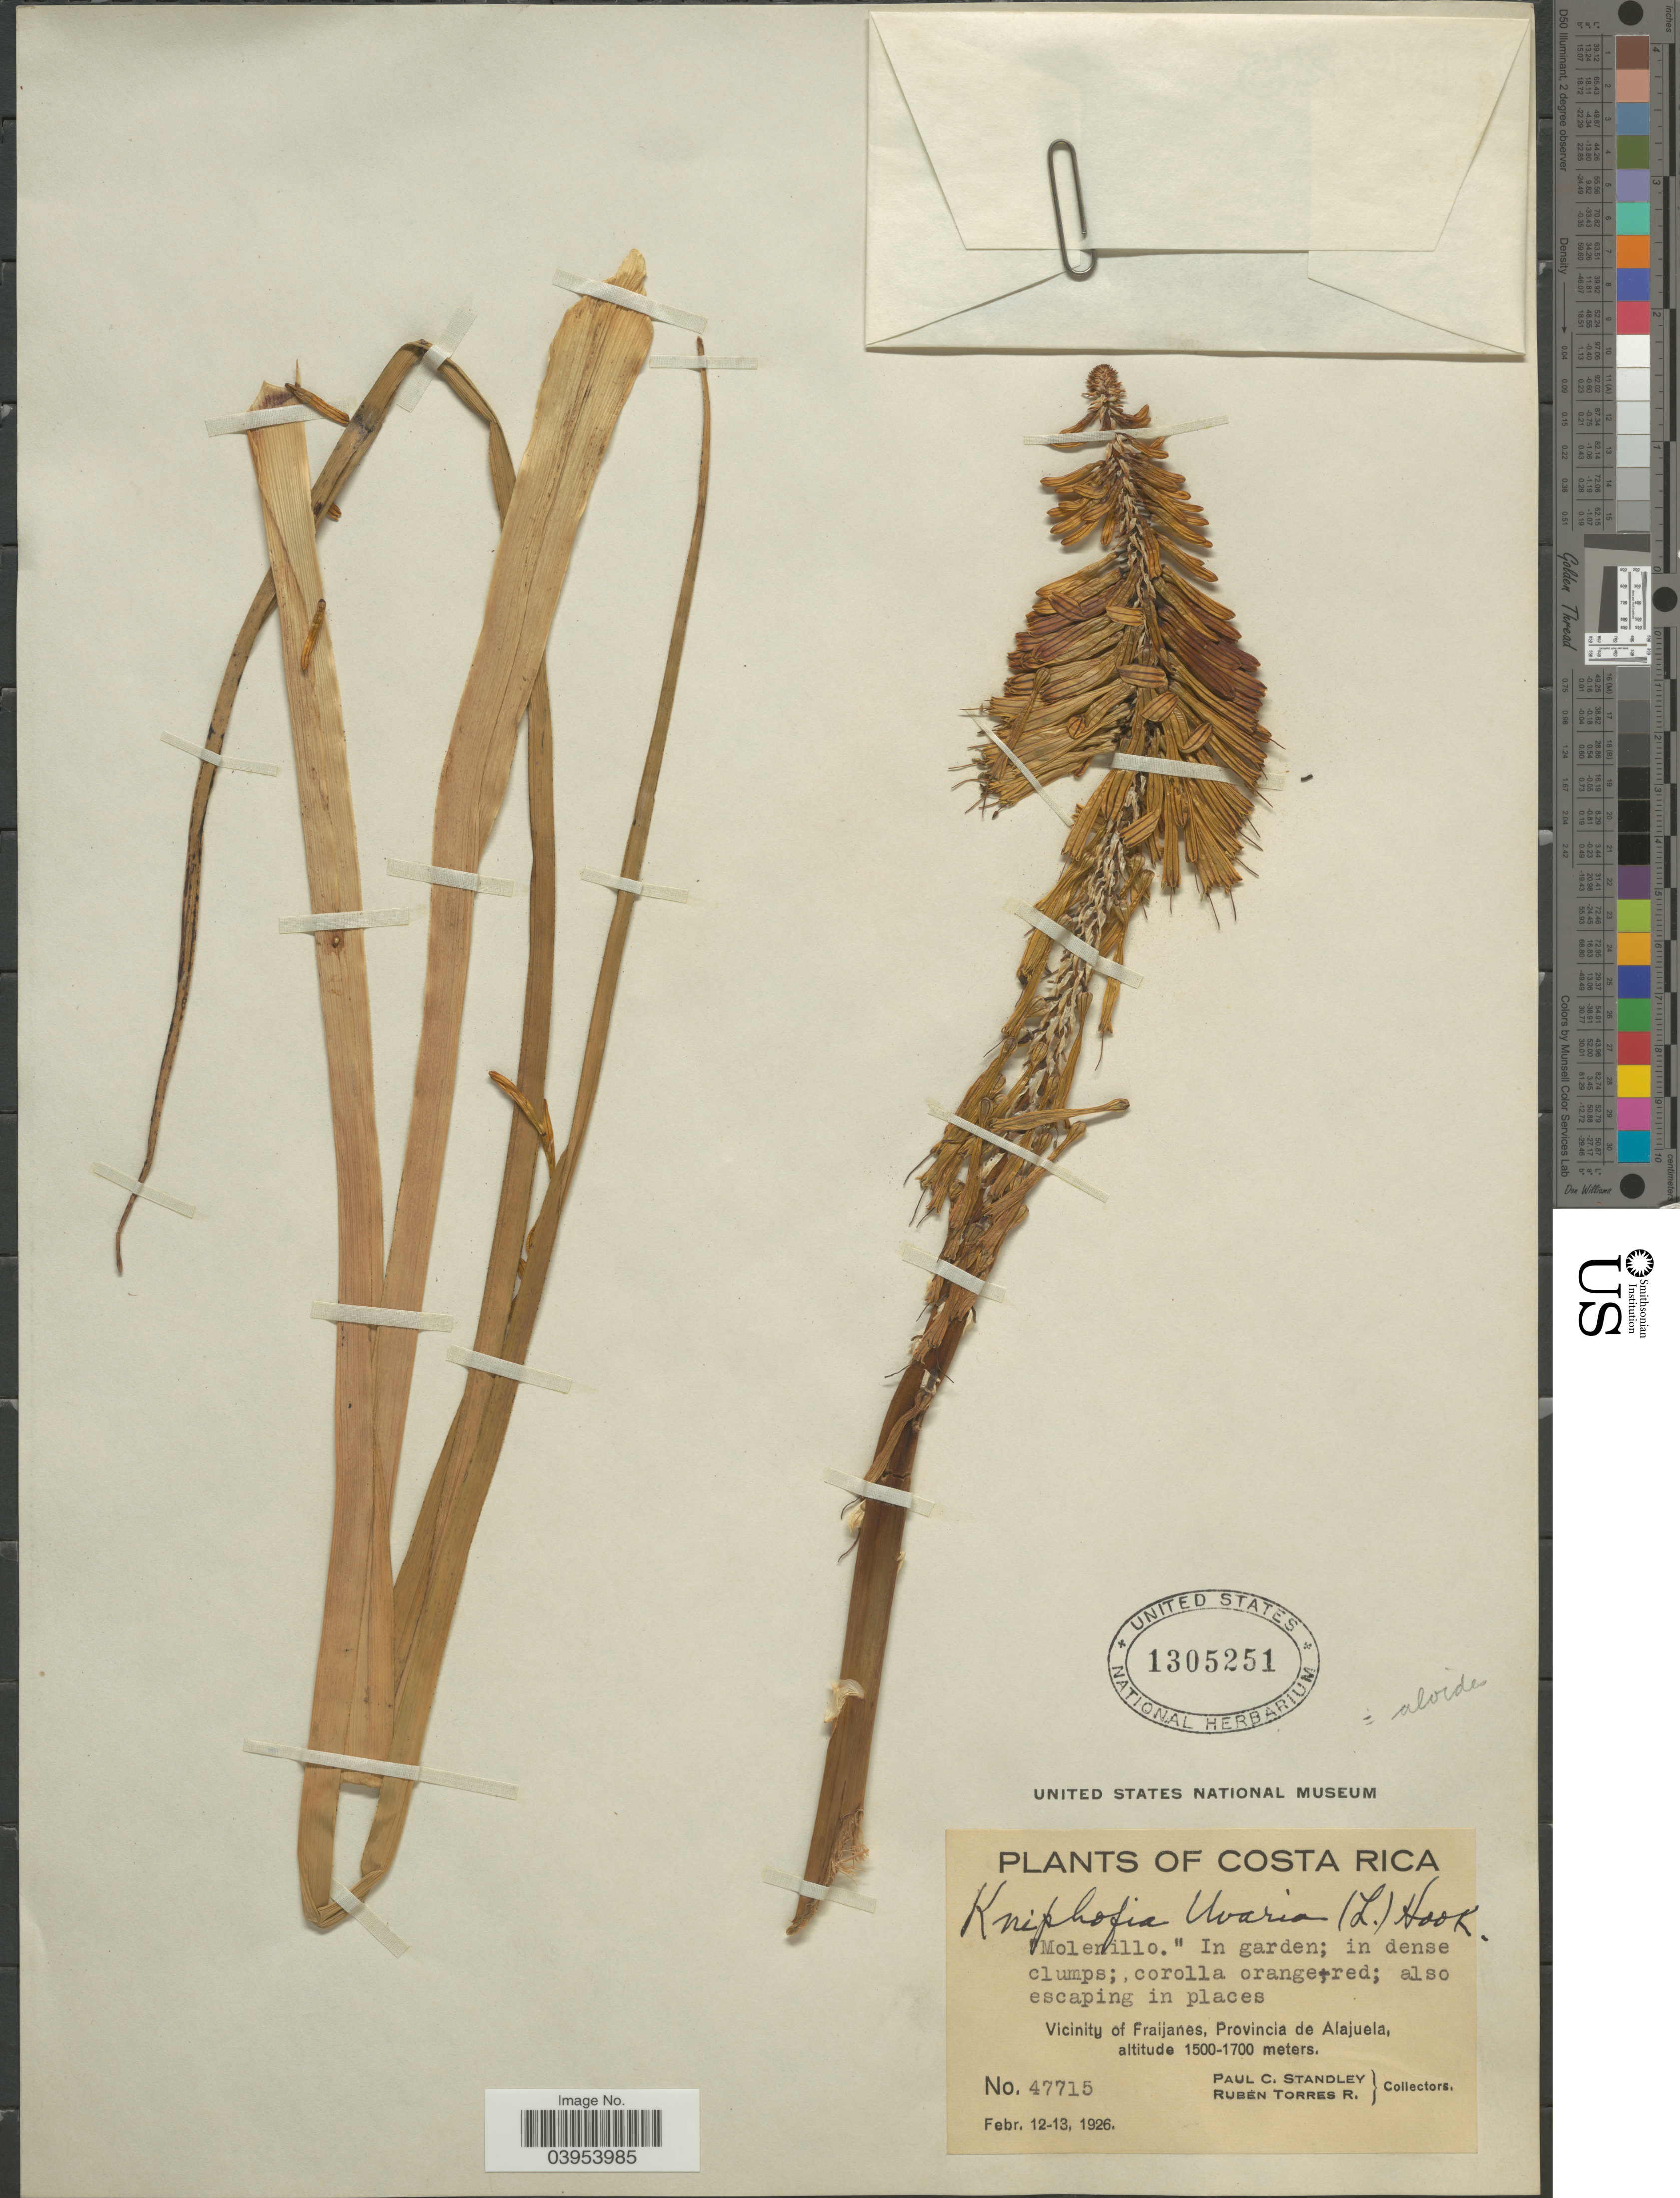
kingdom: Plantae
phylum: Tracheophyta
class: Liliopsida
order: Asparagales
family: Asphodelaceae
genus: Kniphofia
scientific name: Kniphofia aloides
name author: Moench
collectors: P. C. Standley & R. Torres Rojas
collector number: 47715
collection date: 1926-02-12/1926-02-13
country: Costa Rica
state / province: Alajuela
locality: Vicinity of Fraijanes.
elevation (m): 1500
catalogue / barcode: US 1305251